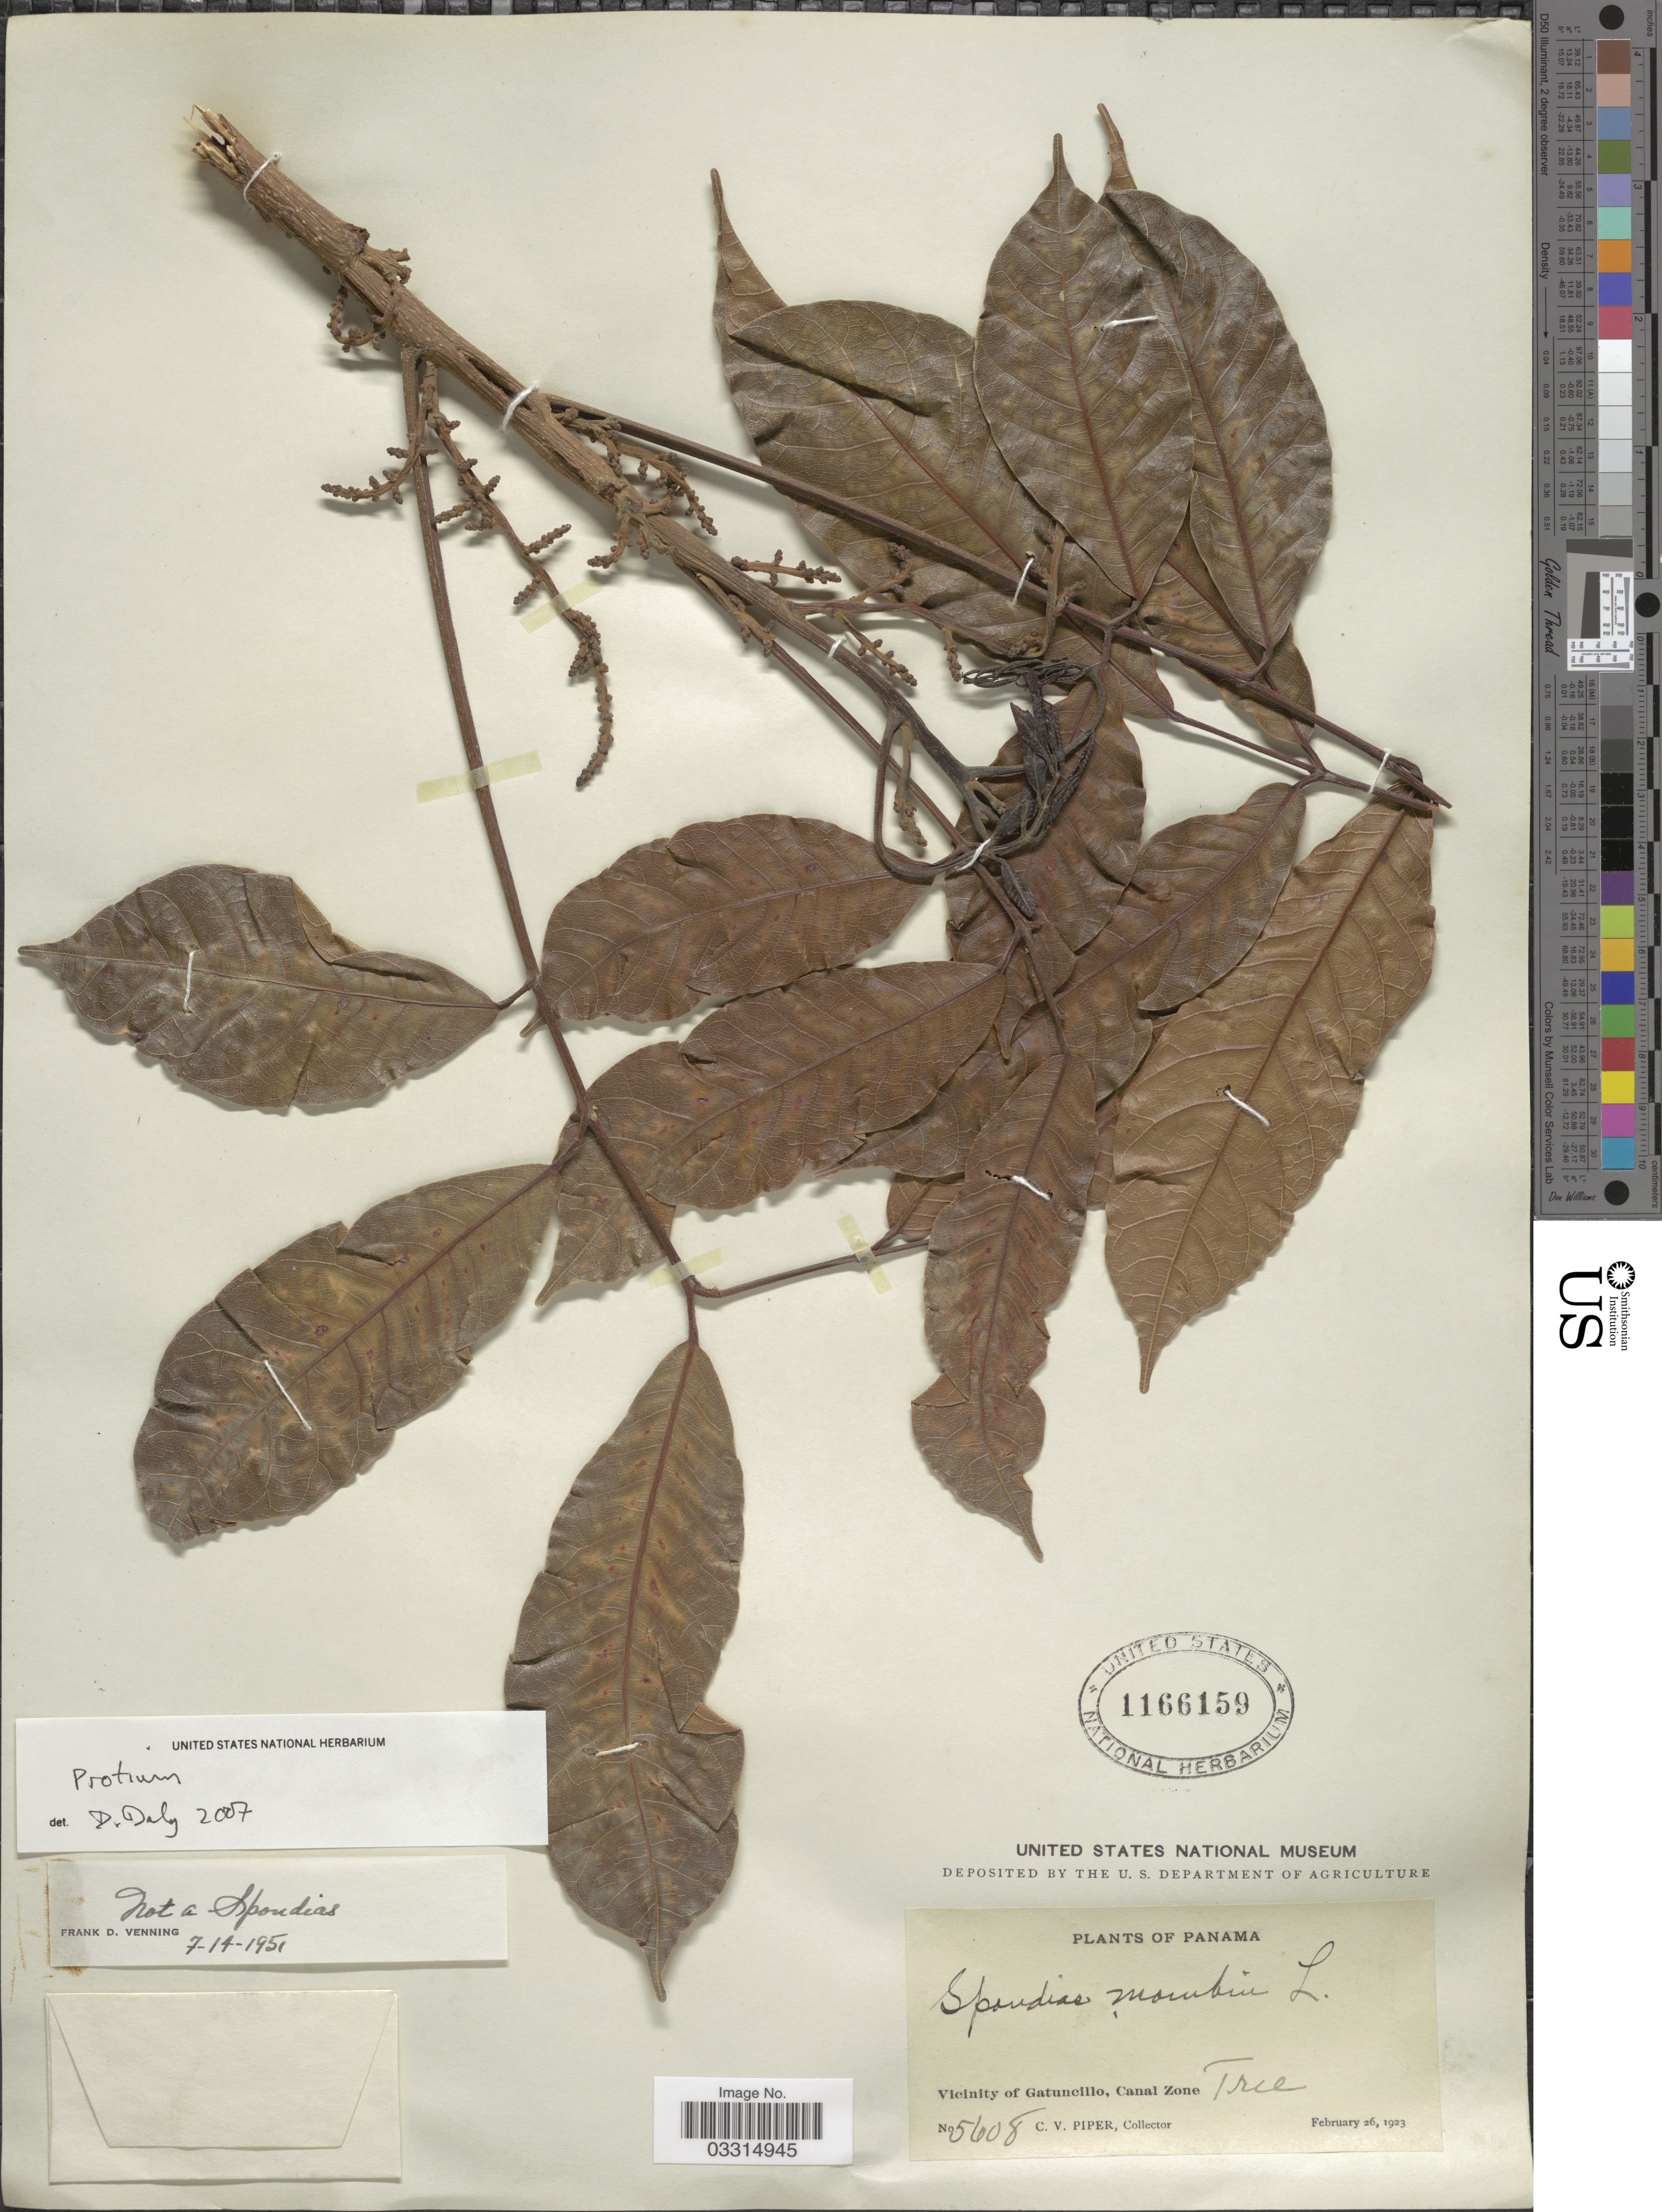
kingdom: Plantae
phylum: Tracheophyta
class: Magnoliopsida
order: Sapindales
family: Burseraceae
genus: Protium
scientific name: Protium sp.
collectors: C. V. Piper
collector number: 5608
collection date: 1923-02-26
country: Panama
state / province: Colón / Panamá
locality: Vicinity of Gatuncillo, Canal Zone.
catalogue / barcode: US 1166159